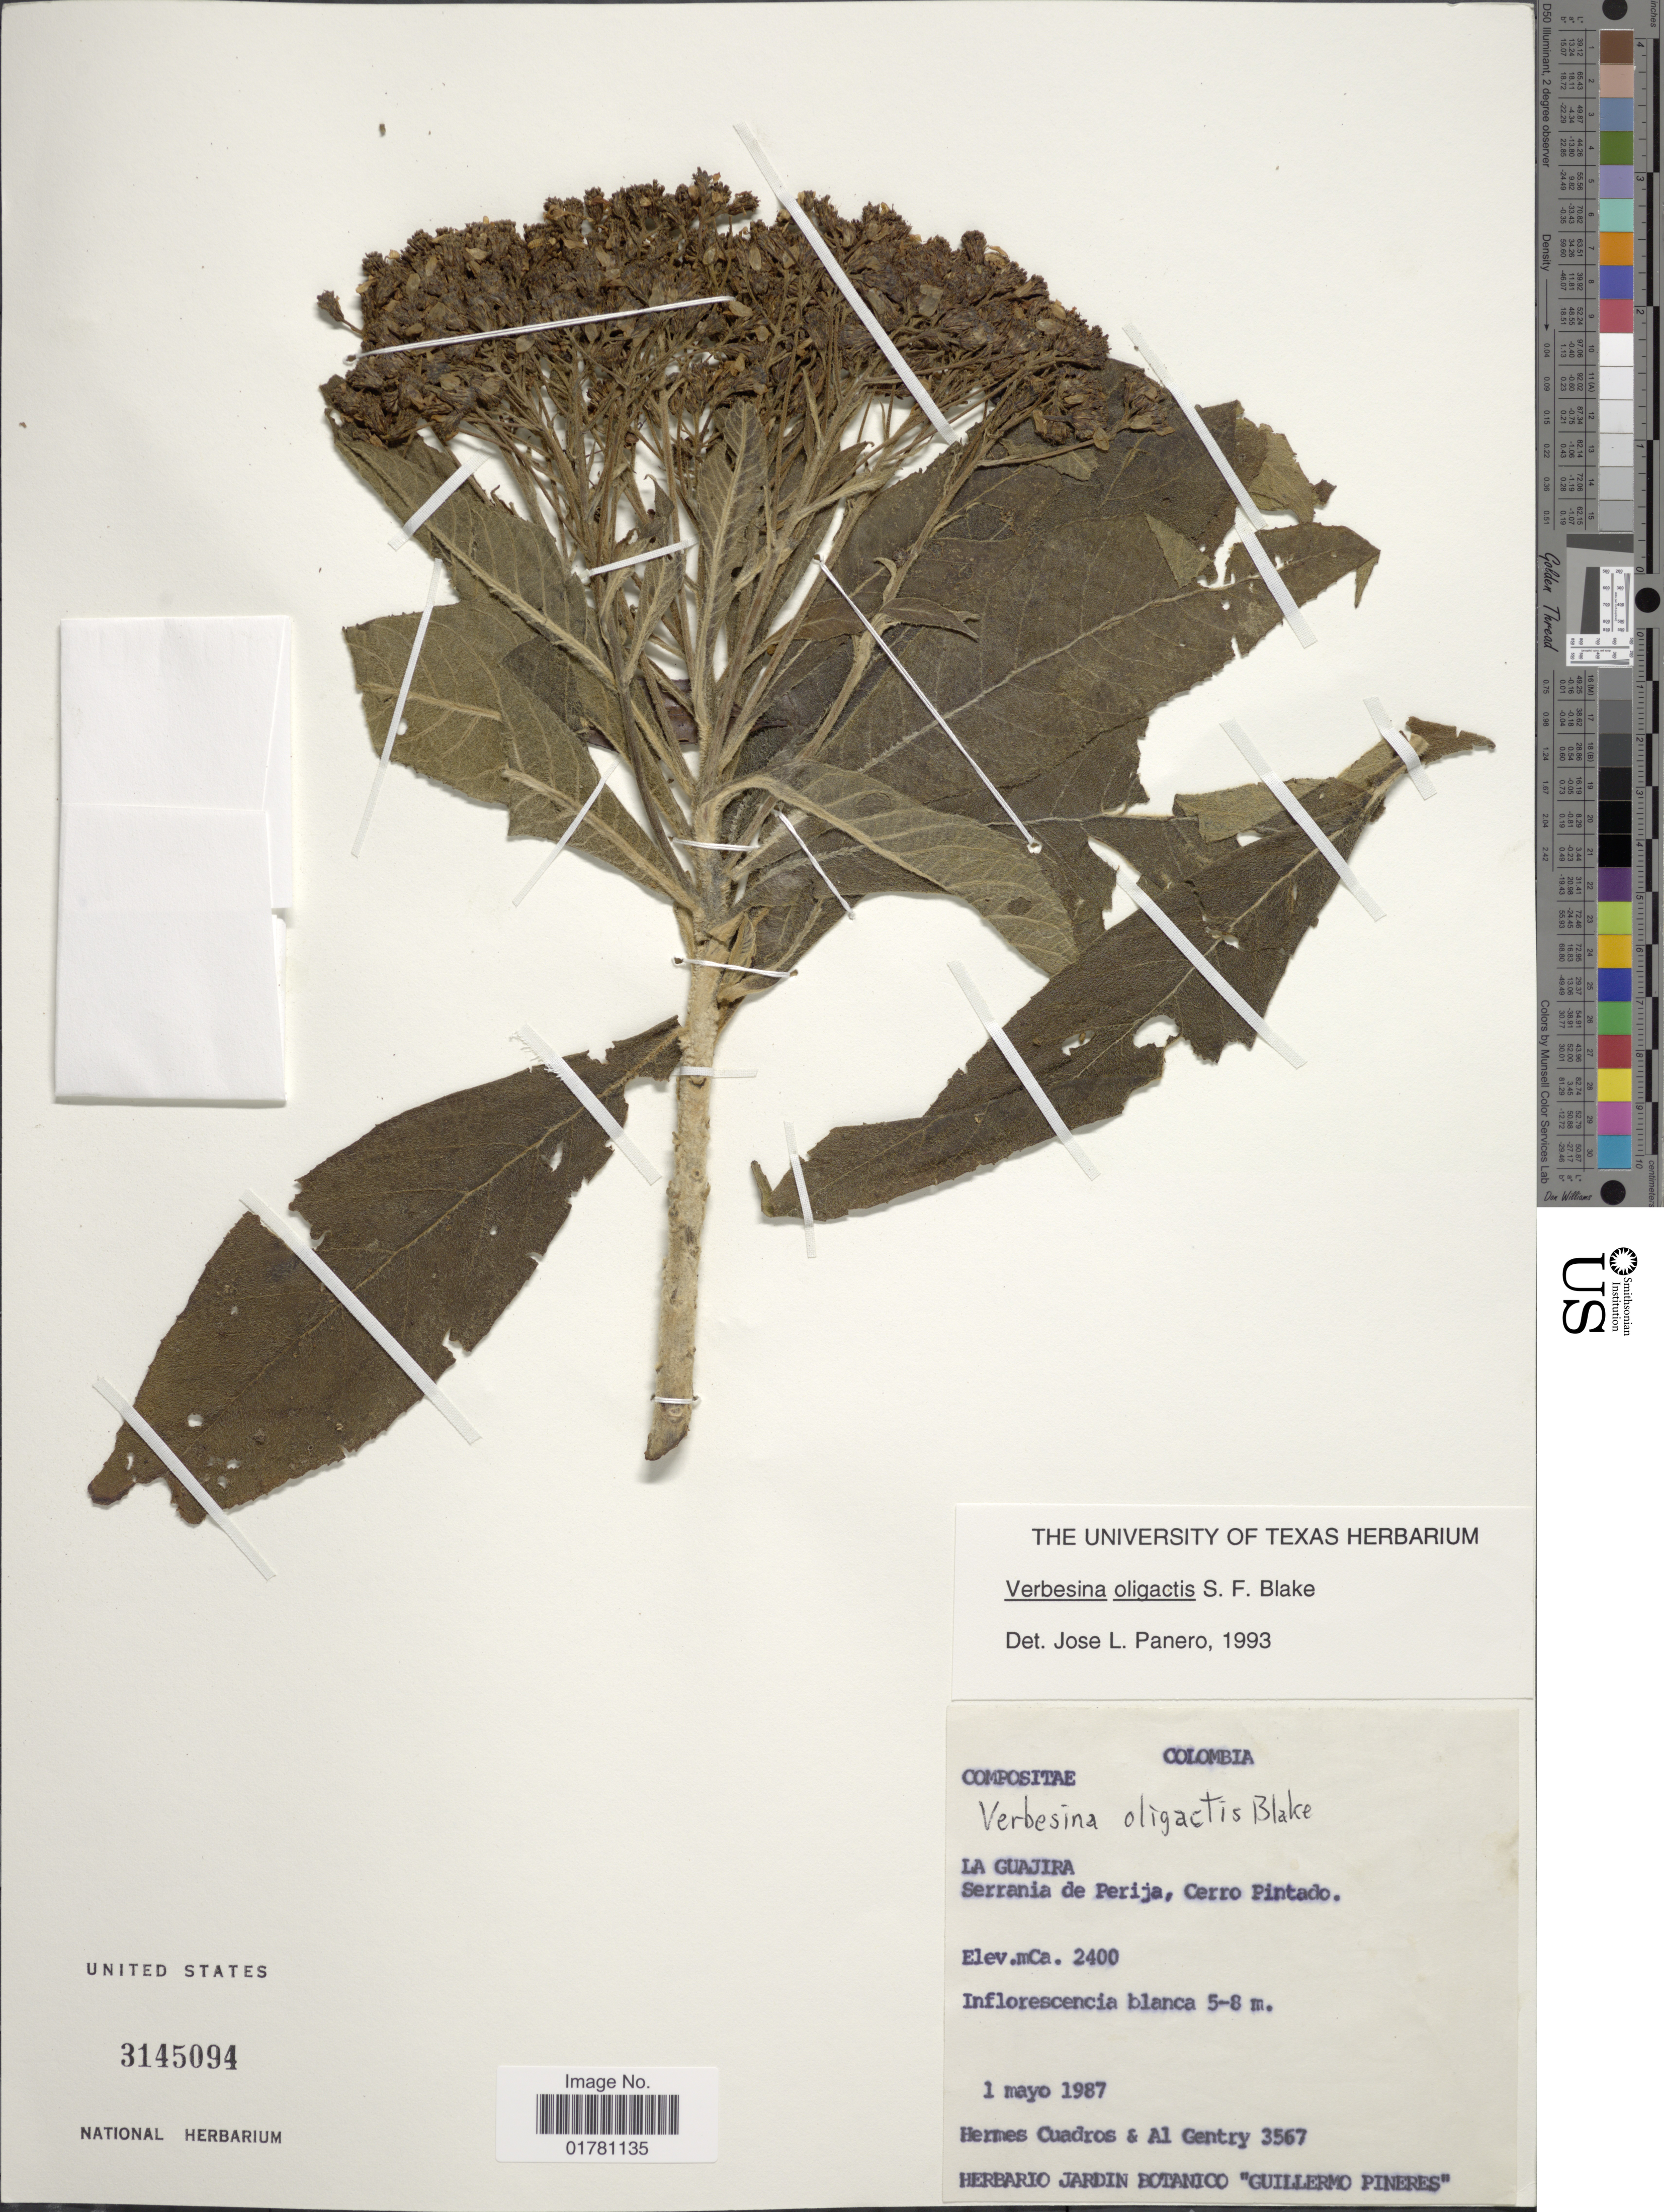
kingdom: Plantae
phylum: Tracheophyta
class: Magnoliopsida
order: Asterales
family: Asteraceae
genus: Verbesina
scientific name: Verbesina oligactis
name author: S.F. Blake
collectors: H. Cuadros & A. H. Gentry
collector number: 3567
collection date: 1987-05-01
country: Colombia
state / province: La Guajira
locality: Serrania de Perija, Cerro Pintado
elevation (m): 2400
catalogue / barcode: US 3145094